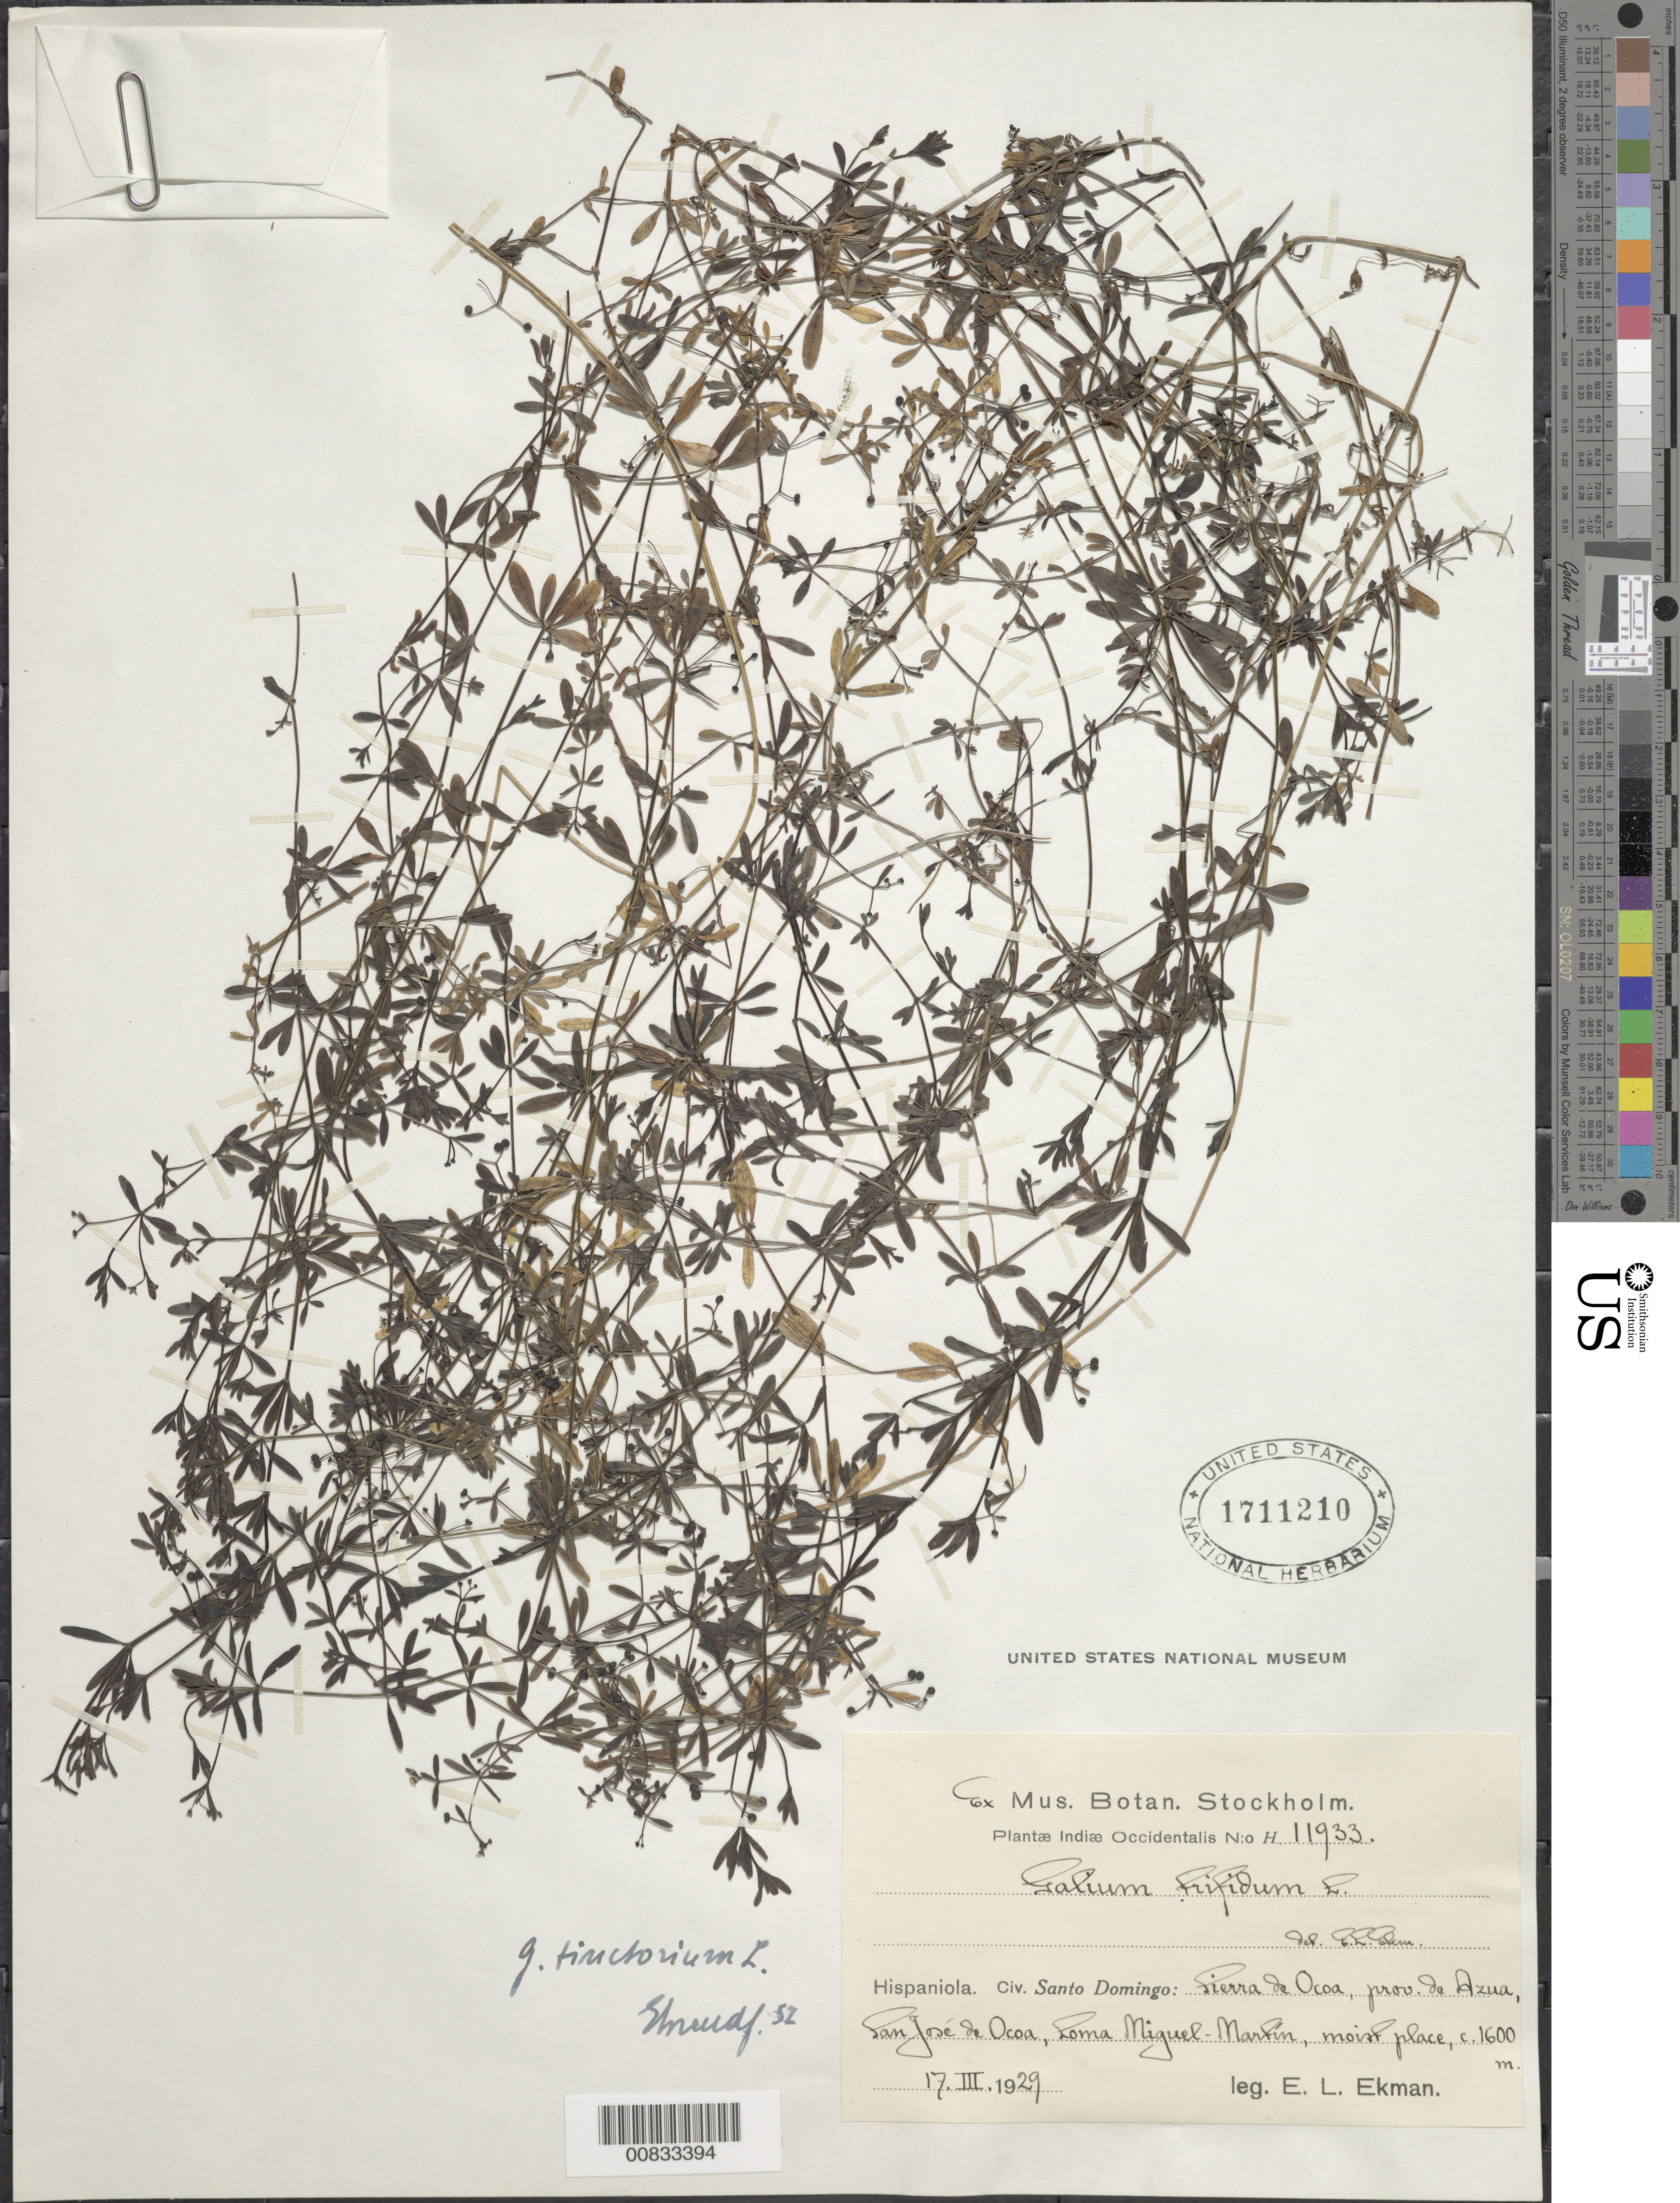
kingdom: Plantae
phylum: Tracheophyta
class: Magnoliopsida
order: Gentianales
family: Rubiaceae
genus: Galium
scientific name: Galium tinctorium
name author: (L.) Scop.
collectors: E. L. Ekman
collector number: H 11933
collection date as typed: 17 Mar 1929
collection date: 1929-03-17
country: Dominican Republic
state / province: Azua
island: Hispaniola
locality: Sierra de Ocoa, San José de Ocoa, Loma Miguel-Martín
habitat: Moist place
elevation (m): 1600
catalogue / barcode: US 1711210